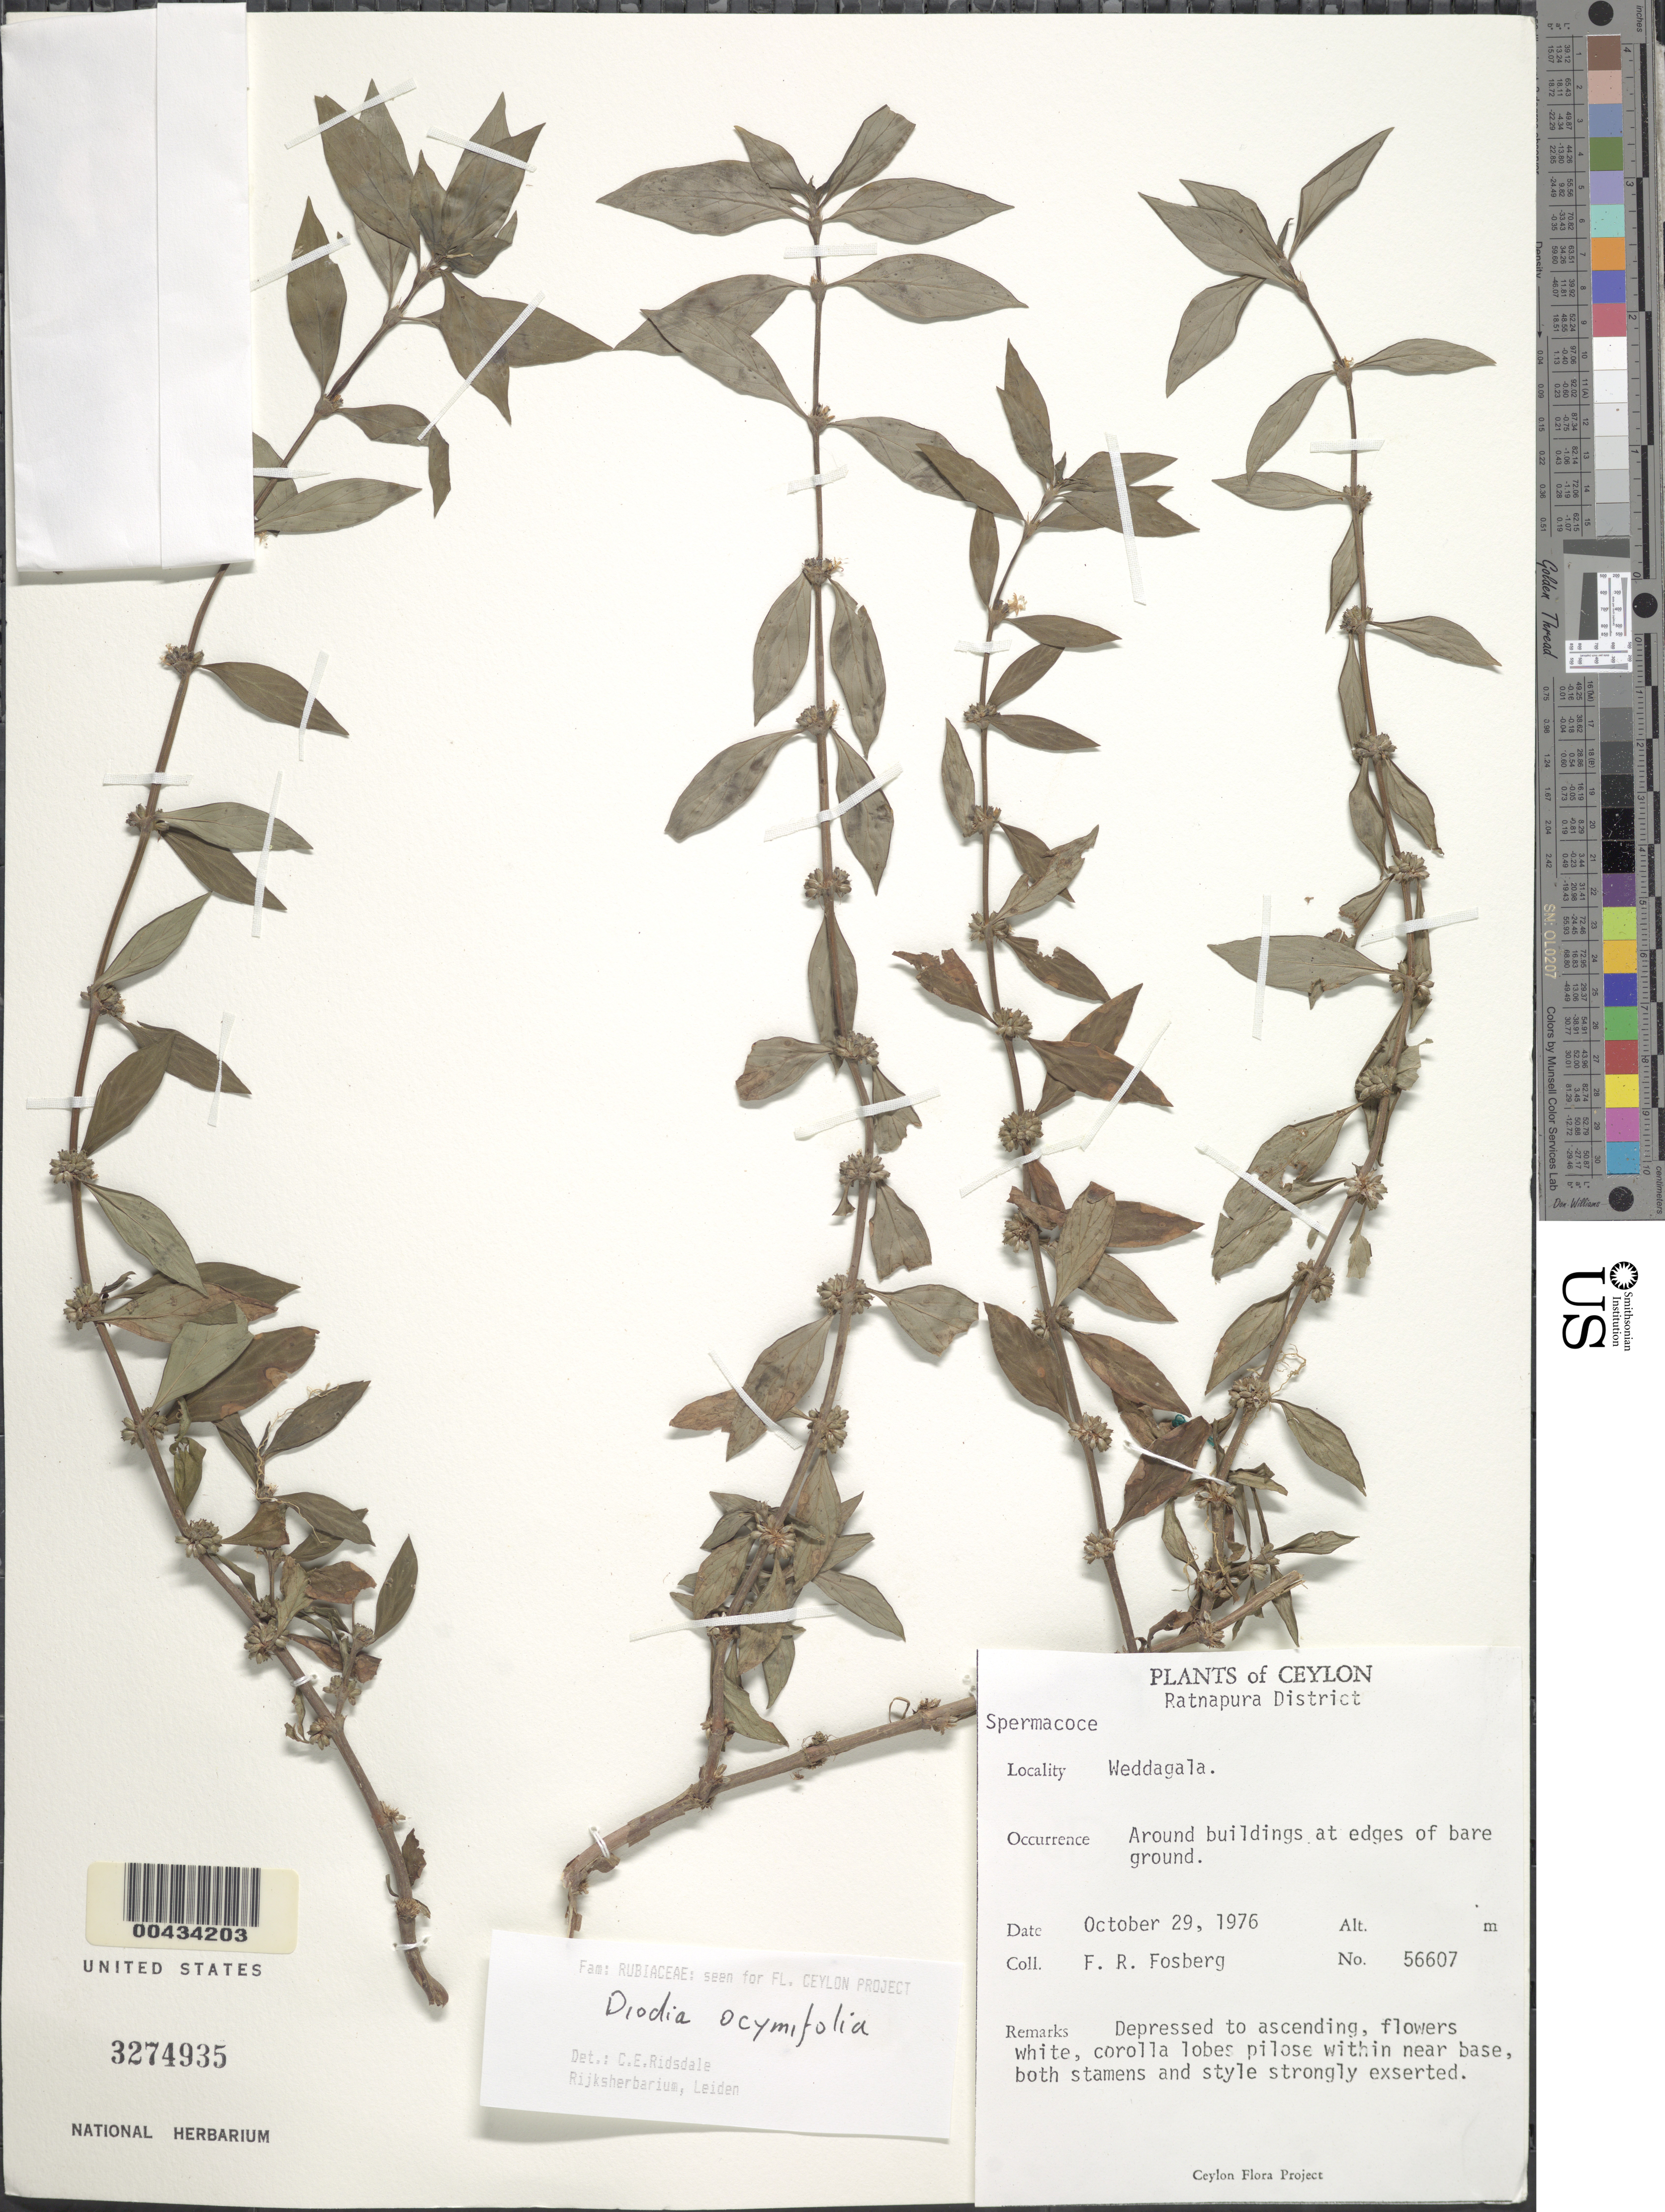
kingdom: Plantae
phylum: Tracheophyta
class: Magnoliopsida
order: Gentianales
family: Rubiaceae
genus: Diodia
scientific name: Diodia ocymifolia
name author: (Willd.) Bremek.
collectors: F. R. Fosberg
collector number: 56607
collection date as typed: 29 Oct 1976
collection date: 1976-10-29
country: Sri Lanka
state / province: Sabaragamuwa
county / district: Ratnapura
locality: Weddagala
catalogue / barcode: US 3274935